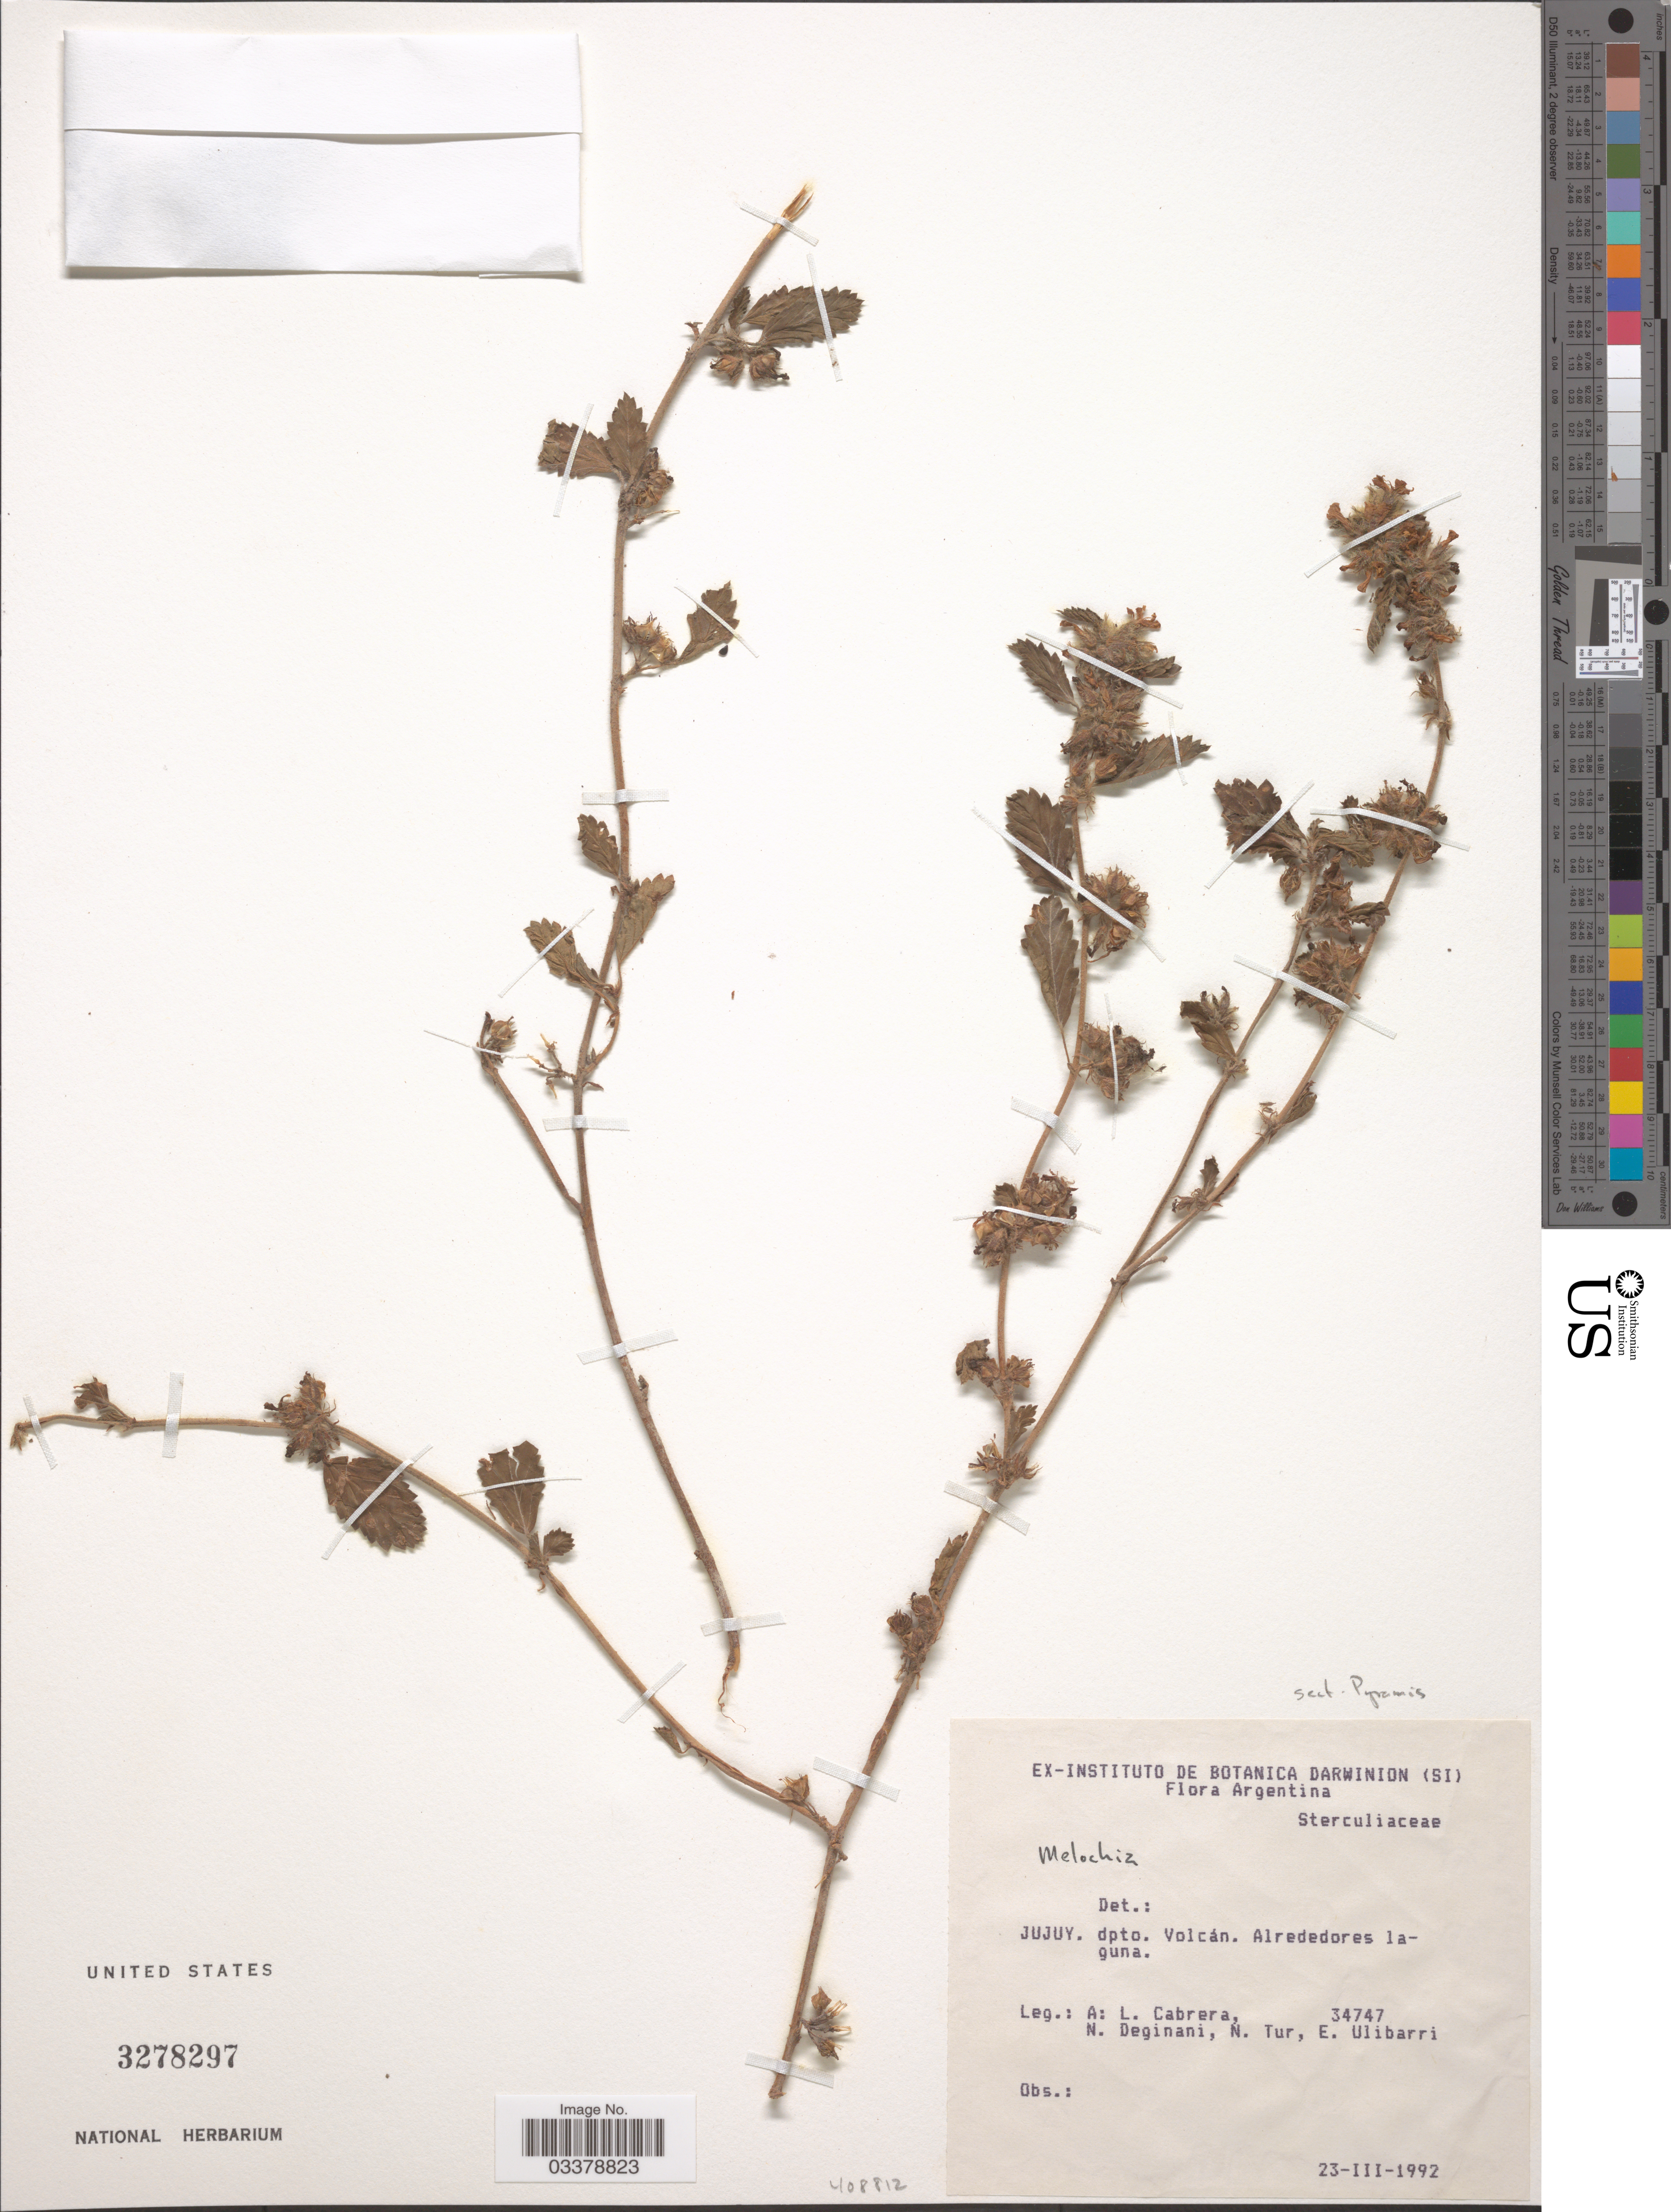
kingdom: Plantae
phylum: Tracheophyta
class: Magnoliopsida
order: Malvales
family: Malvaceae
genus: Melochia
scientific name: Melochia sp.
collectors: A. L. Cabrera, N. Deginani, N. Tur & E. Ulibarri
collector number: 34747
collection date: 1992-03-23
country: Argentina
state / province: Jujuy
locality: Jujuy. dpto. Volcán. Alrededores laguna.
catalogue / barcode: US 3278297